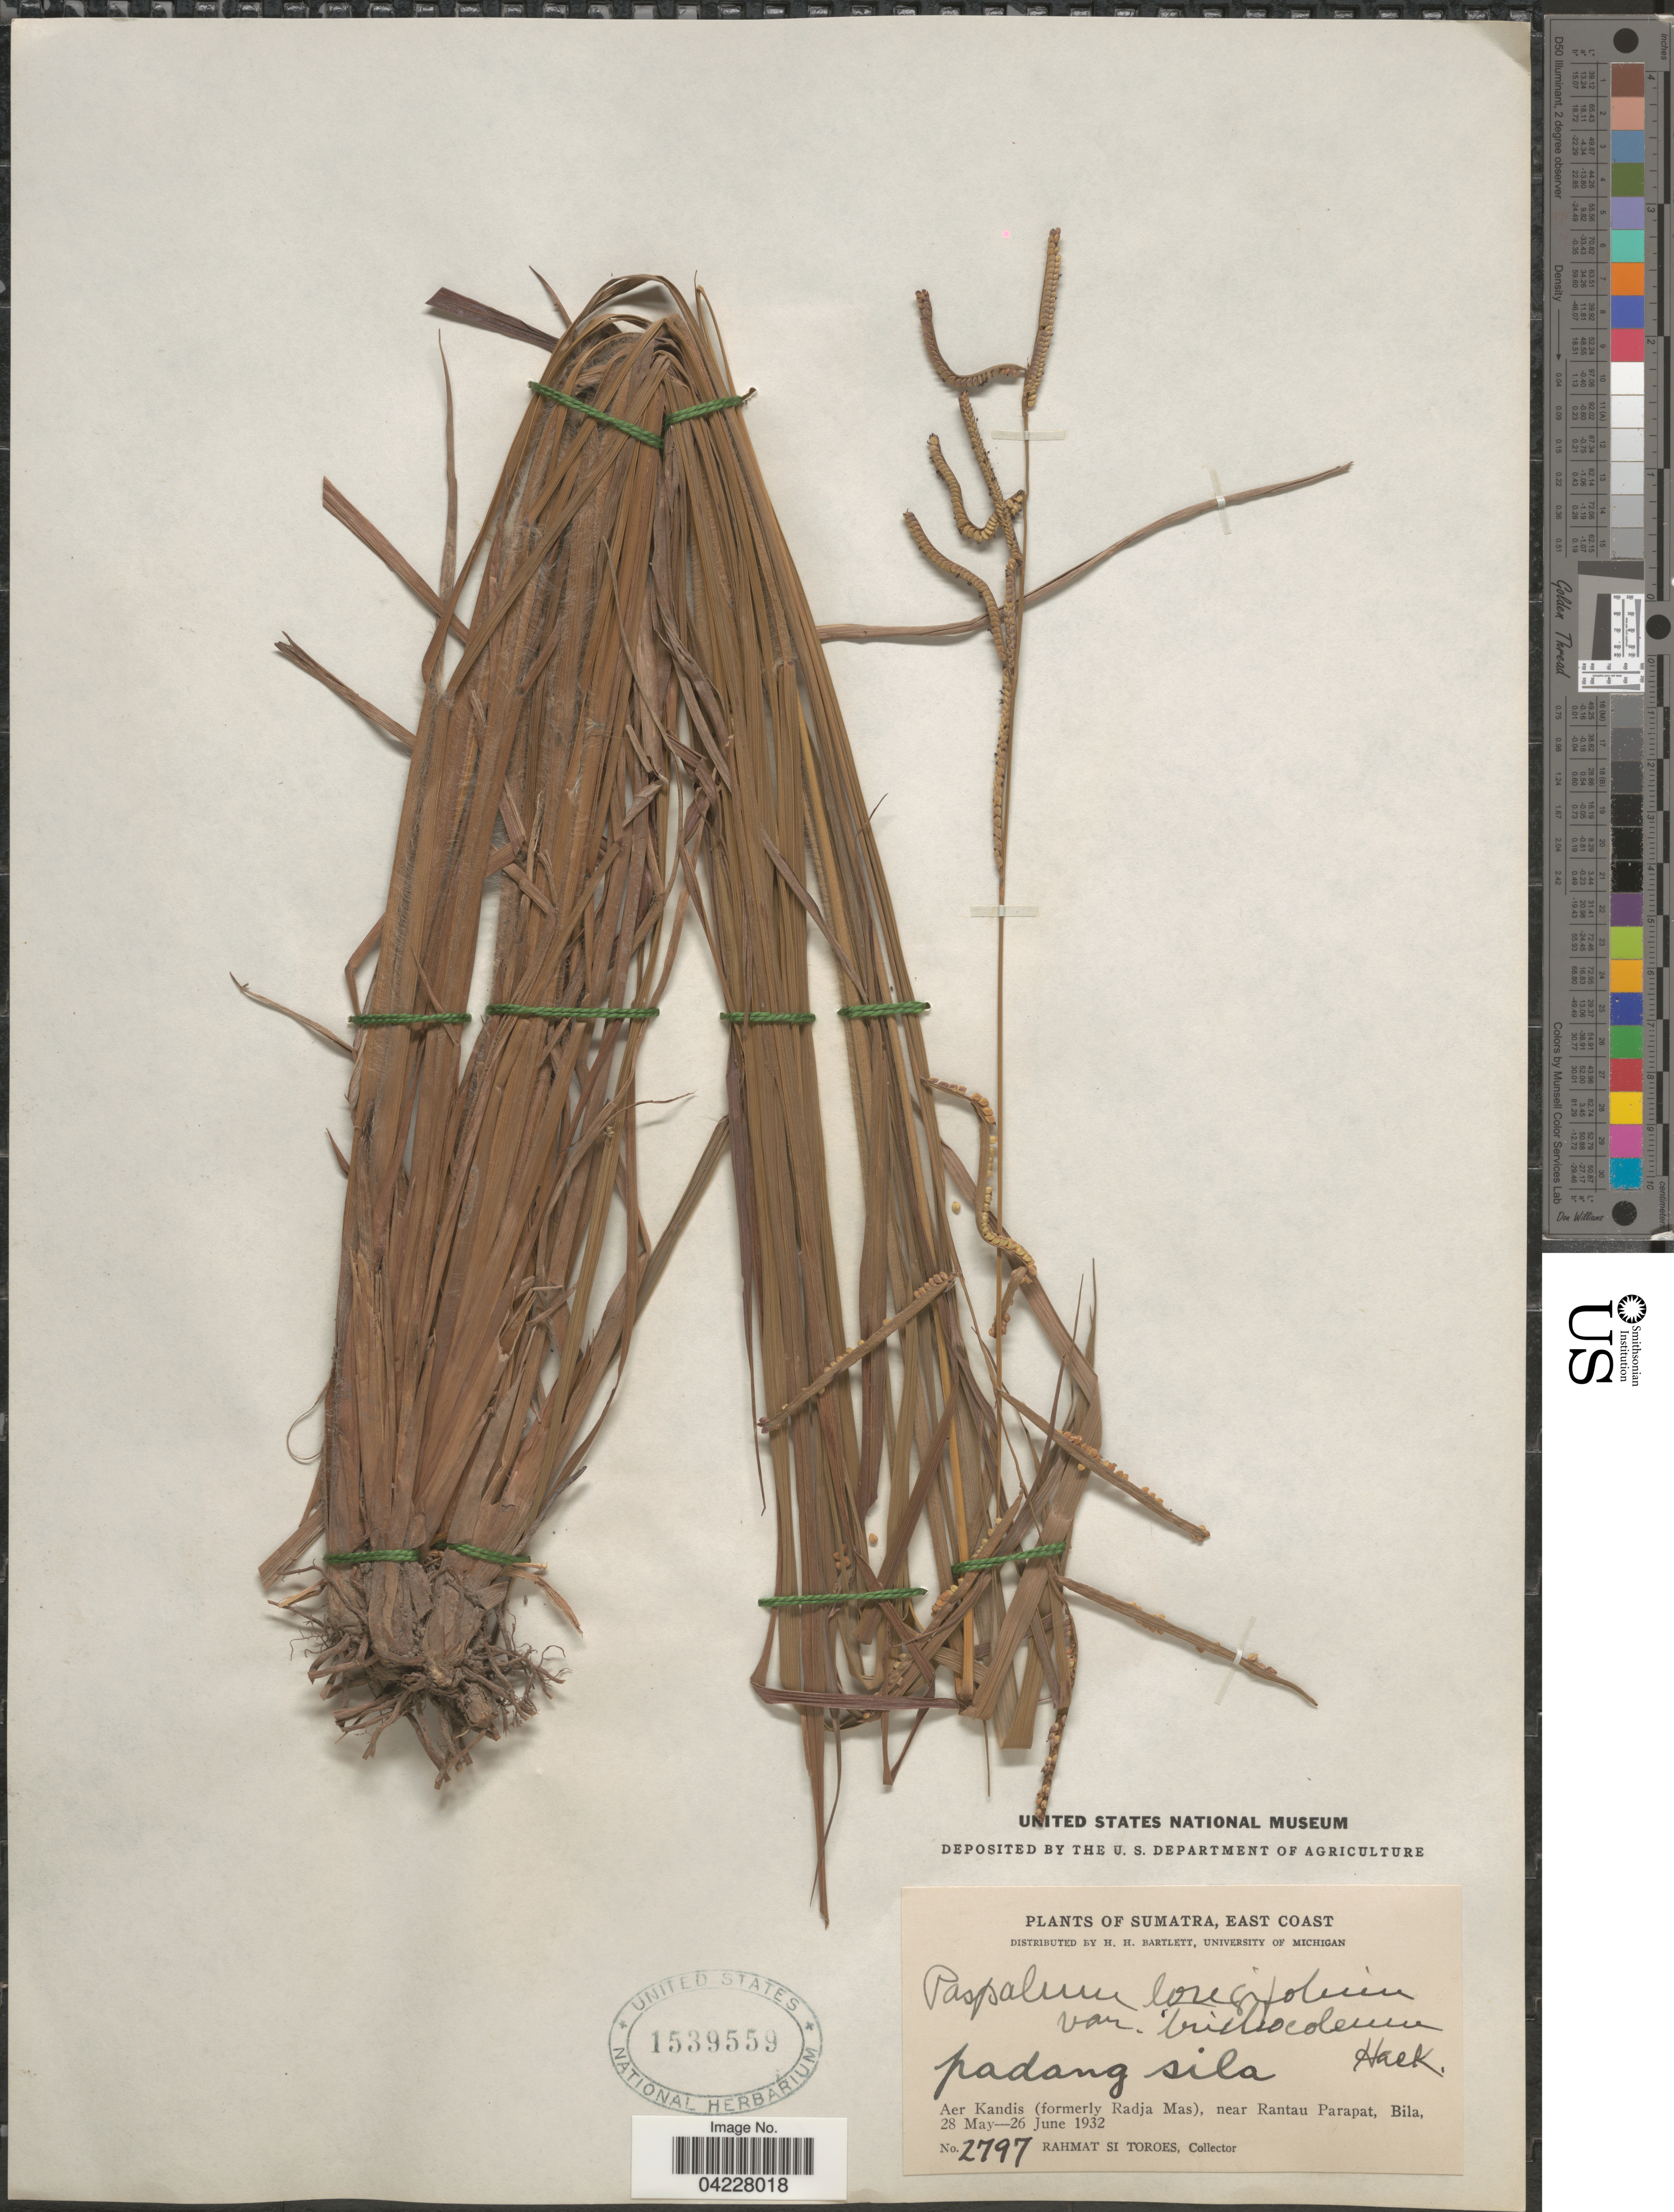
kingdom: Plantae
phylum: Tracheophyta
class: Liliopsida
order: Poales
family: Poaceae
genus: Paspalum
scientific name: Paspalum longifolium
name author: Roxb.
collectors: Rahmat Si Boeea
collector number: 2797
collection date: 1932-05-28/1932-06-06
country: Indonesia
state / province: Sumatra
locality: East Coast. Aer Kandis (formerly Radja Mas), near Rantau Parapat, Bila.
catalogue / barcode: US 1539559